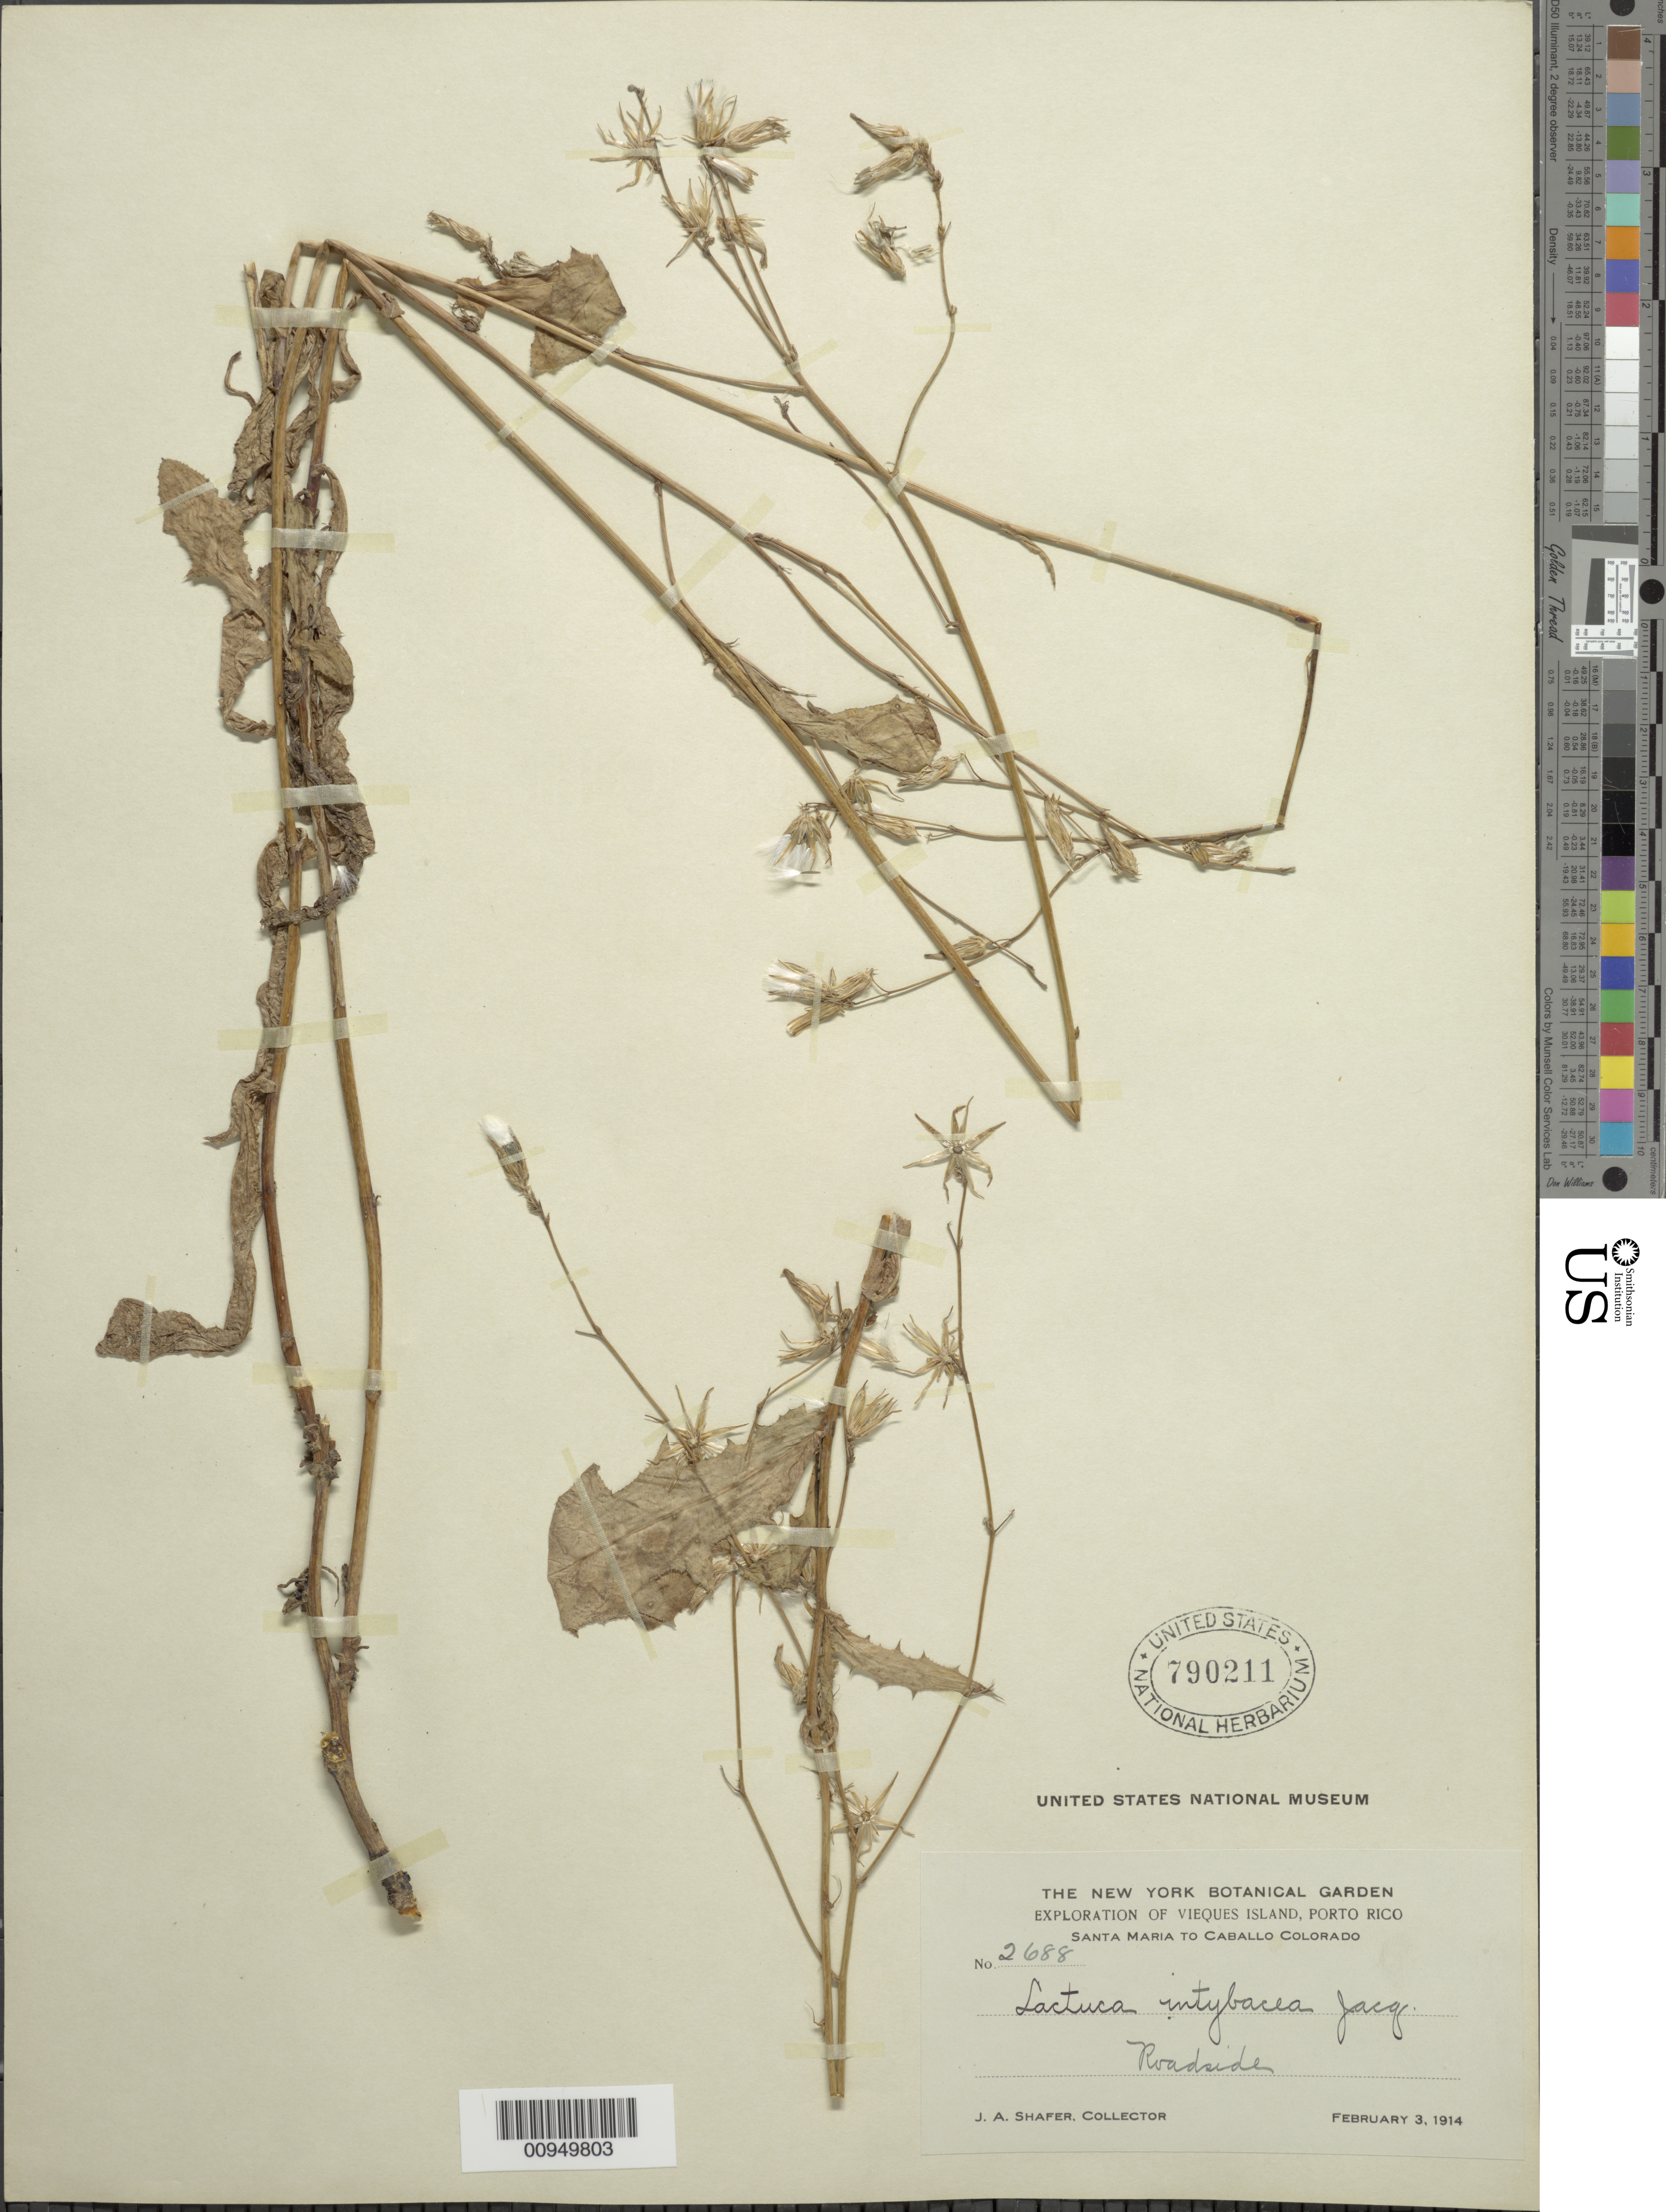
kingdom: Plantae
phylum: Tracheophyta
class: Magnoliopsida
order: Asterales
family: Asteraceae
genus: Launaea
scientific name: Launaea intybacea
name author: (Jacq.) Beauverd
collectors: J. A. Shafer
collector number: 2688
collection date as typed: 03 Feb 1914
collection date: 1914-02-03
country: Puerto Rico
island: Vieques I.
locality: Santa Maria to Caballo Colorado, roadside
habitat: Roadside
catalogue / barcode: US 790211